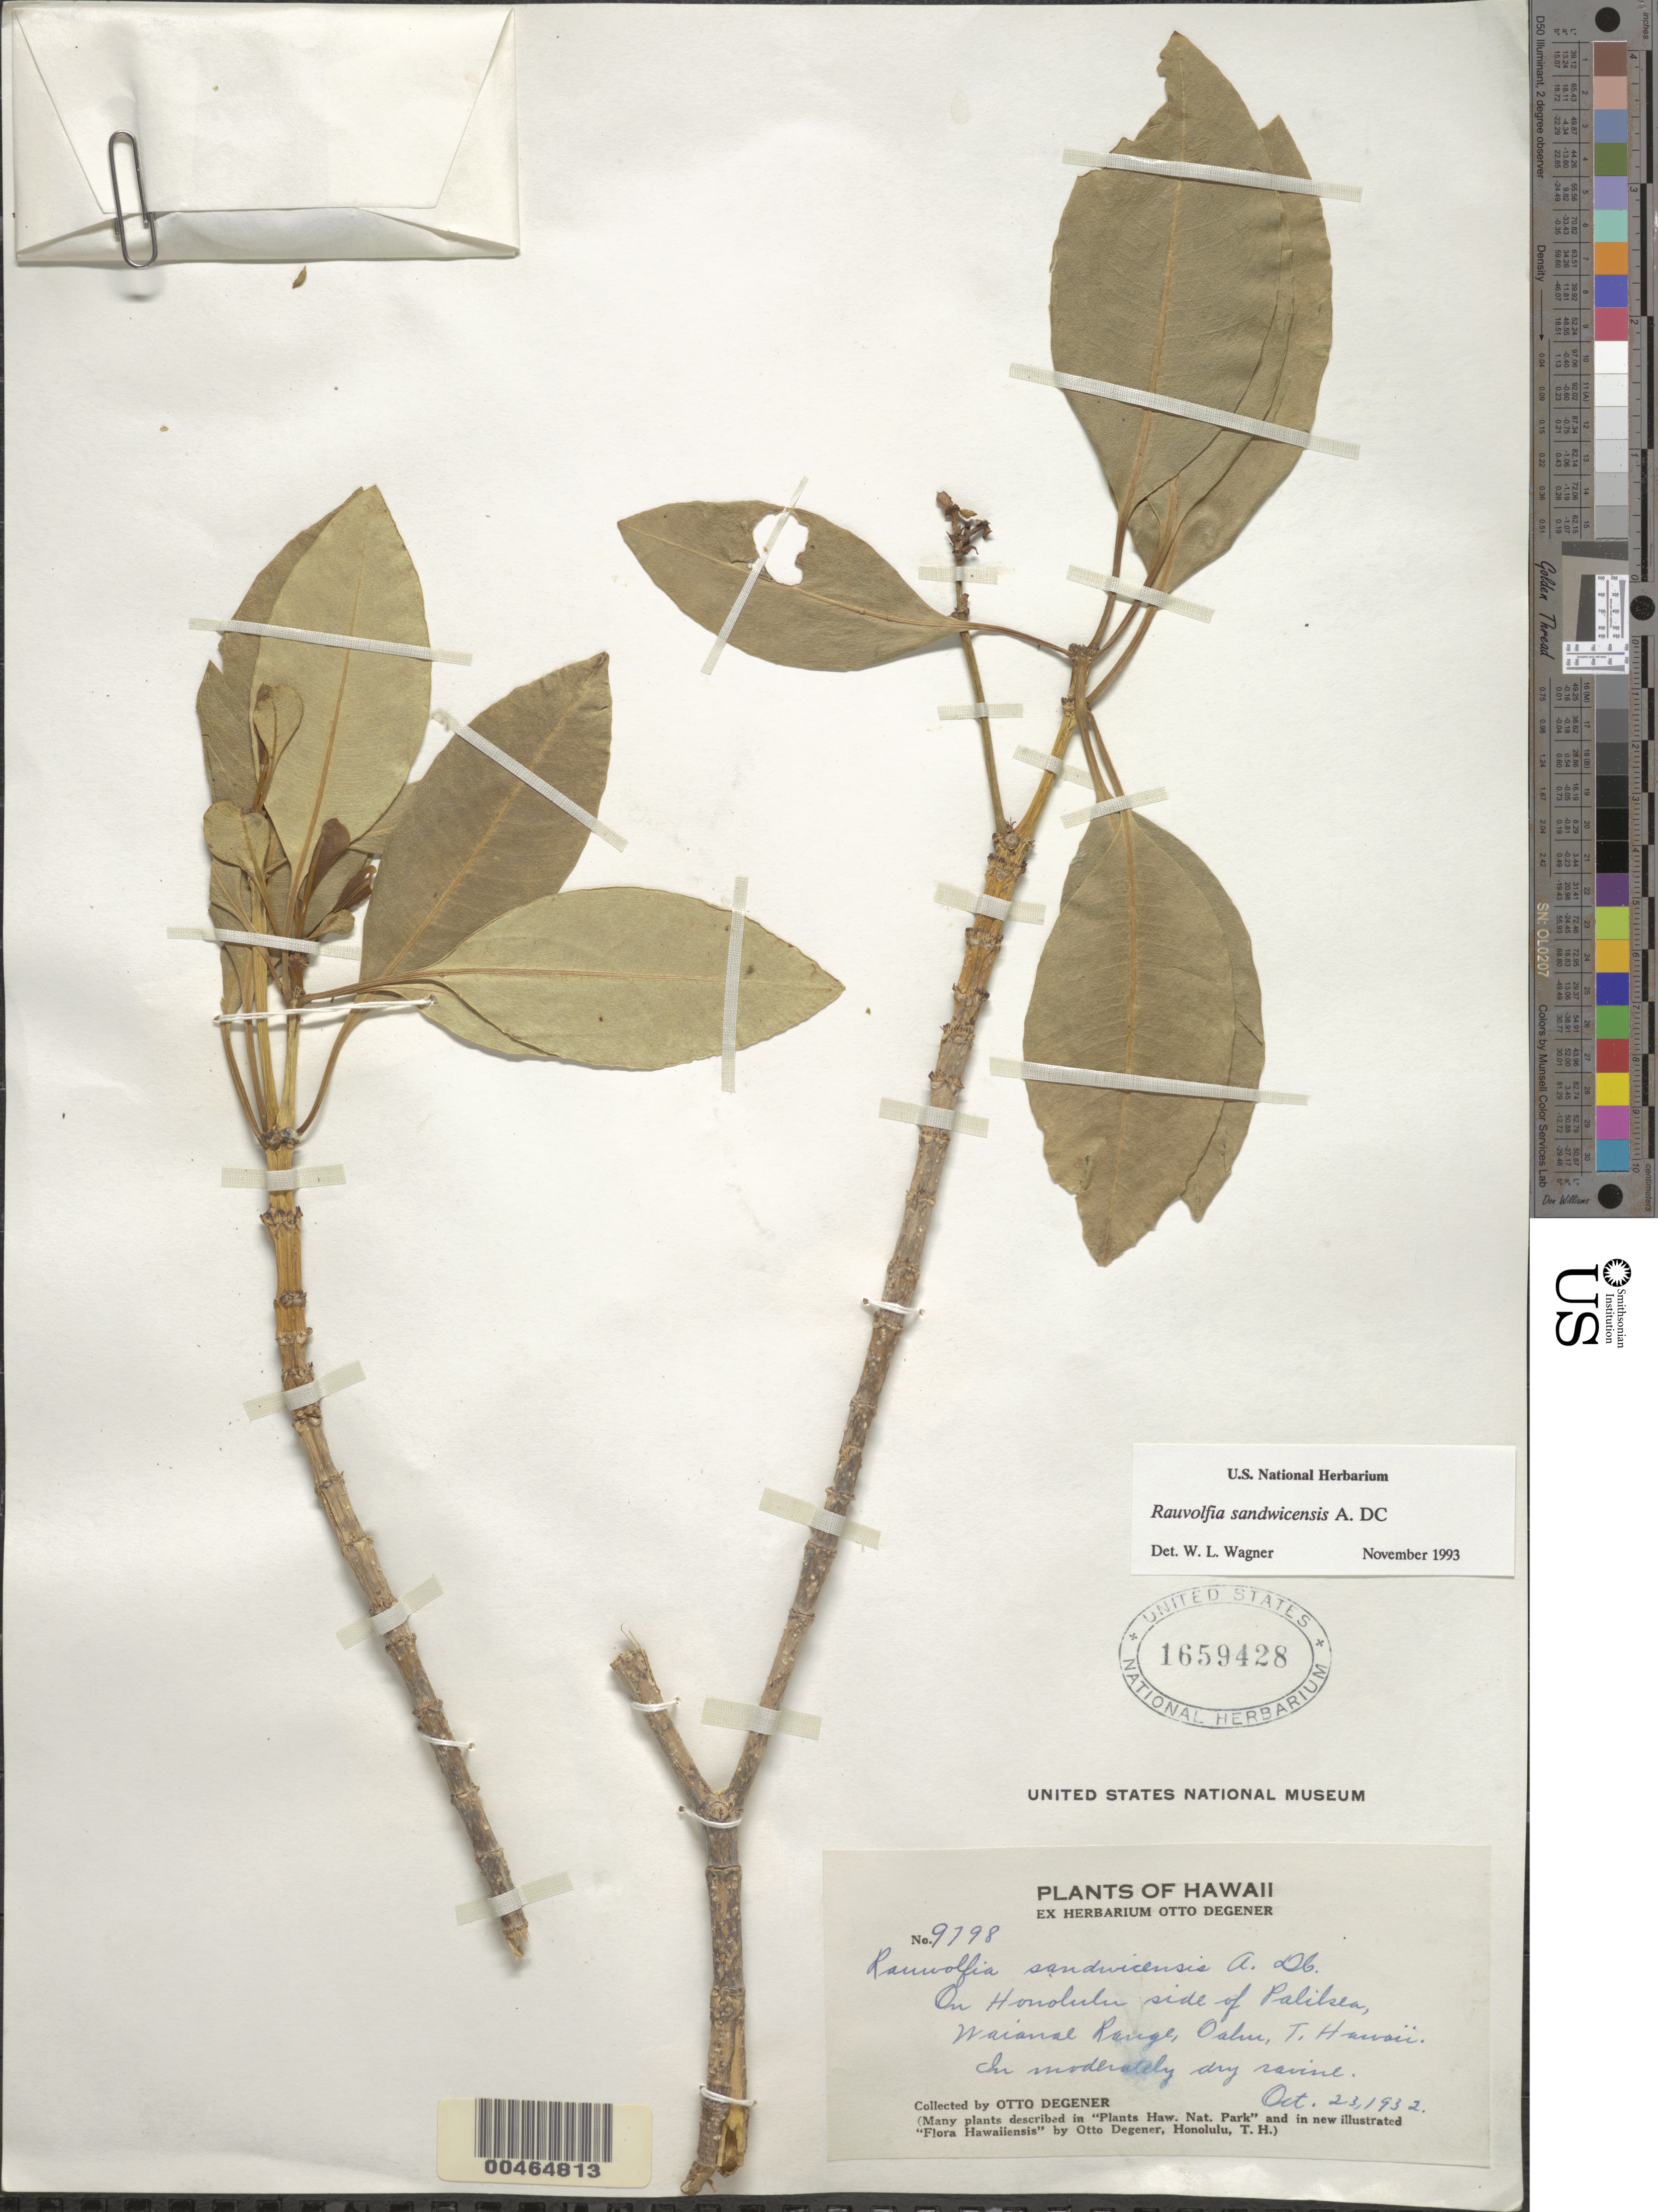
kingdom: Plantae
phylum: Tracheophyta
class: Magnoliopsida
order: Gentianales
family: Apocynaceae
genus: Rauvolfia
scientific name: Rauvolfia sandwicensis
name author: A. DC.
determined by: Wagner, W. L., (BOT), Smithsonian Institution - National Museum of Natural History (UNITED STATES)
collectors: O. Degener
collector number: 9798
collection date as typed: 23 Oct 1932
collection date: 1932-10-23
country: United States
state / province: Hawaii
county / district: Honolulu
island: Oahu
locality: On Honolulu side of Palikea, Waianae Range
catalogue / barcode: US 1659428